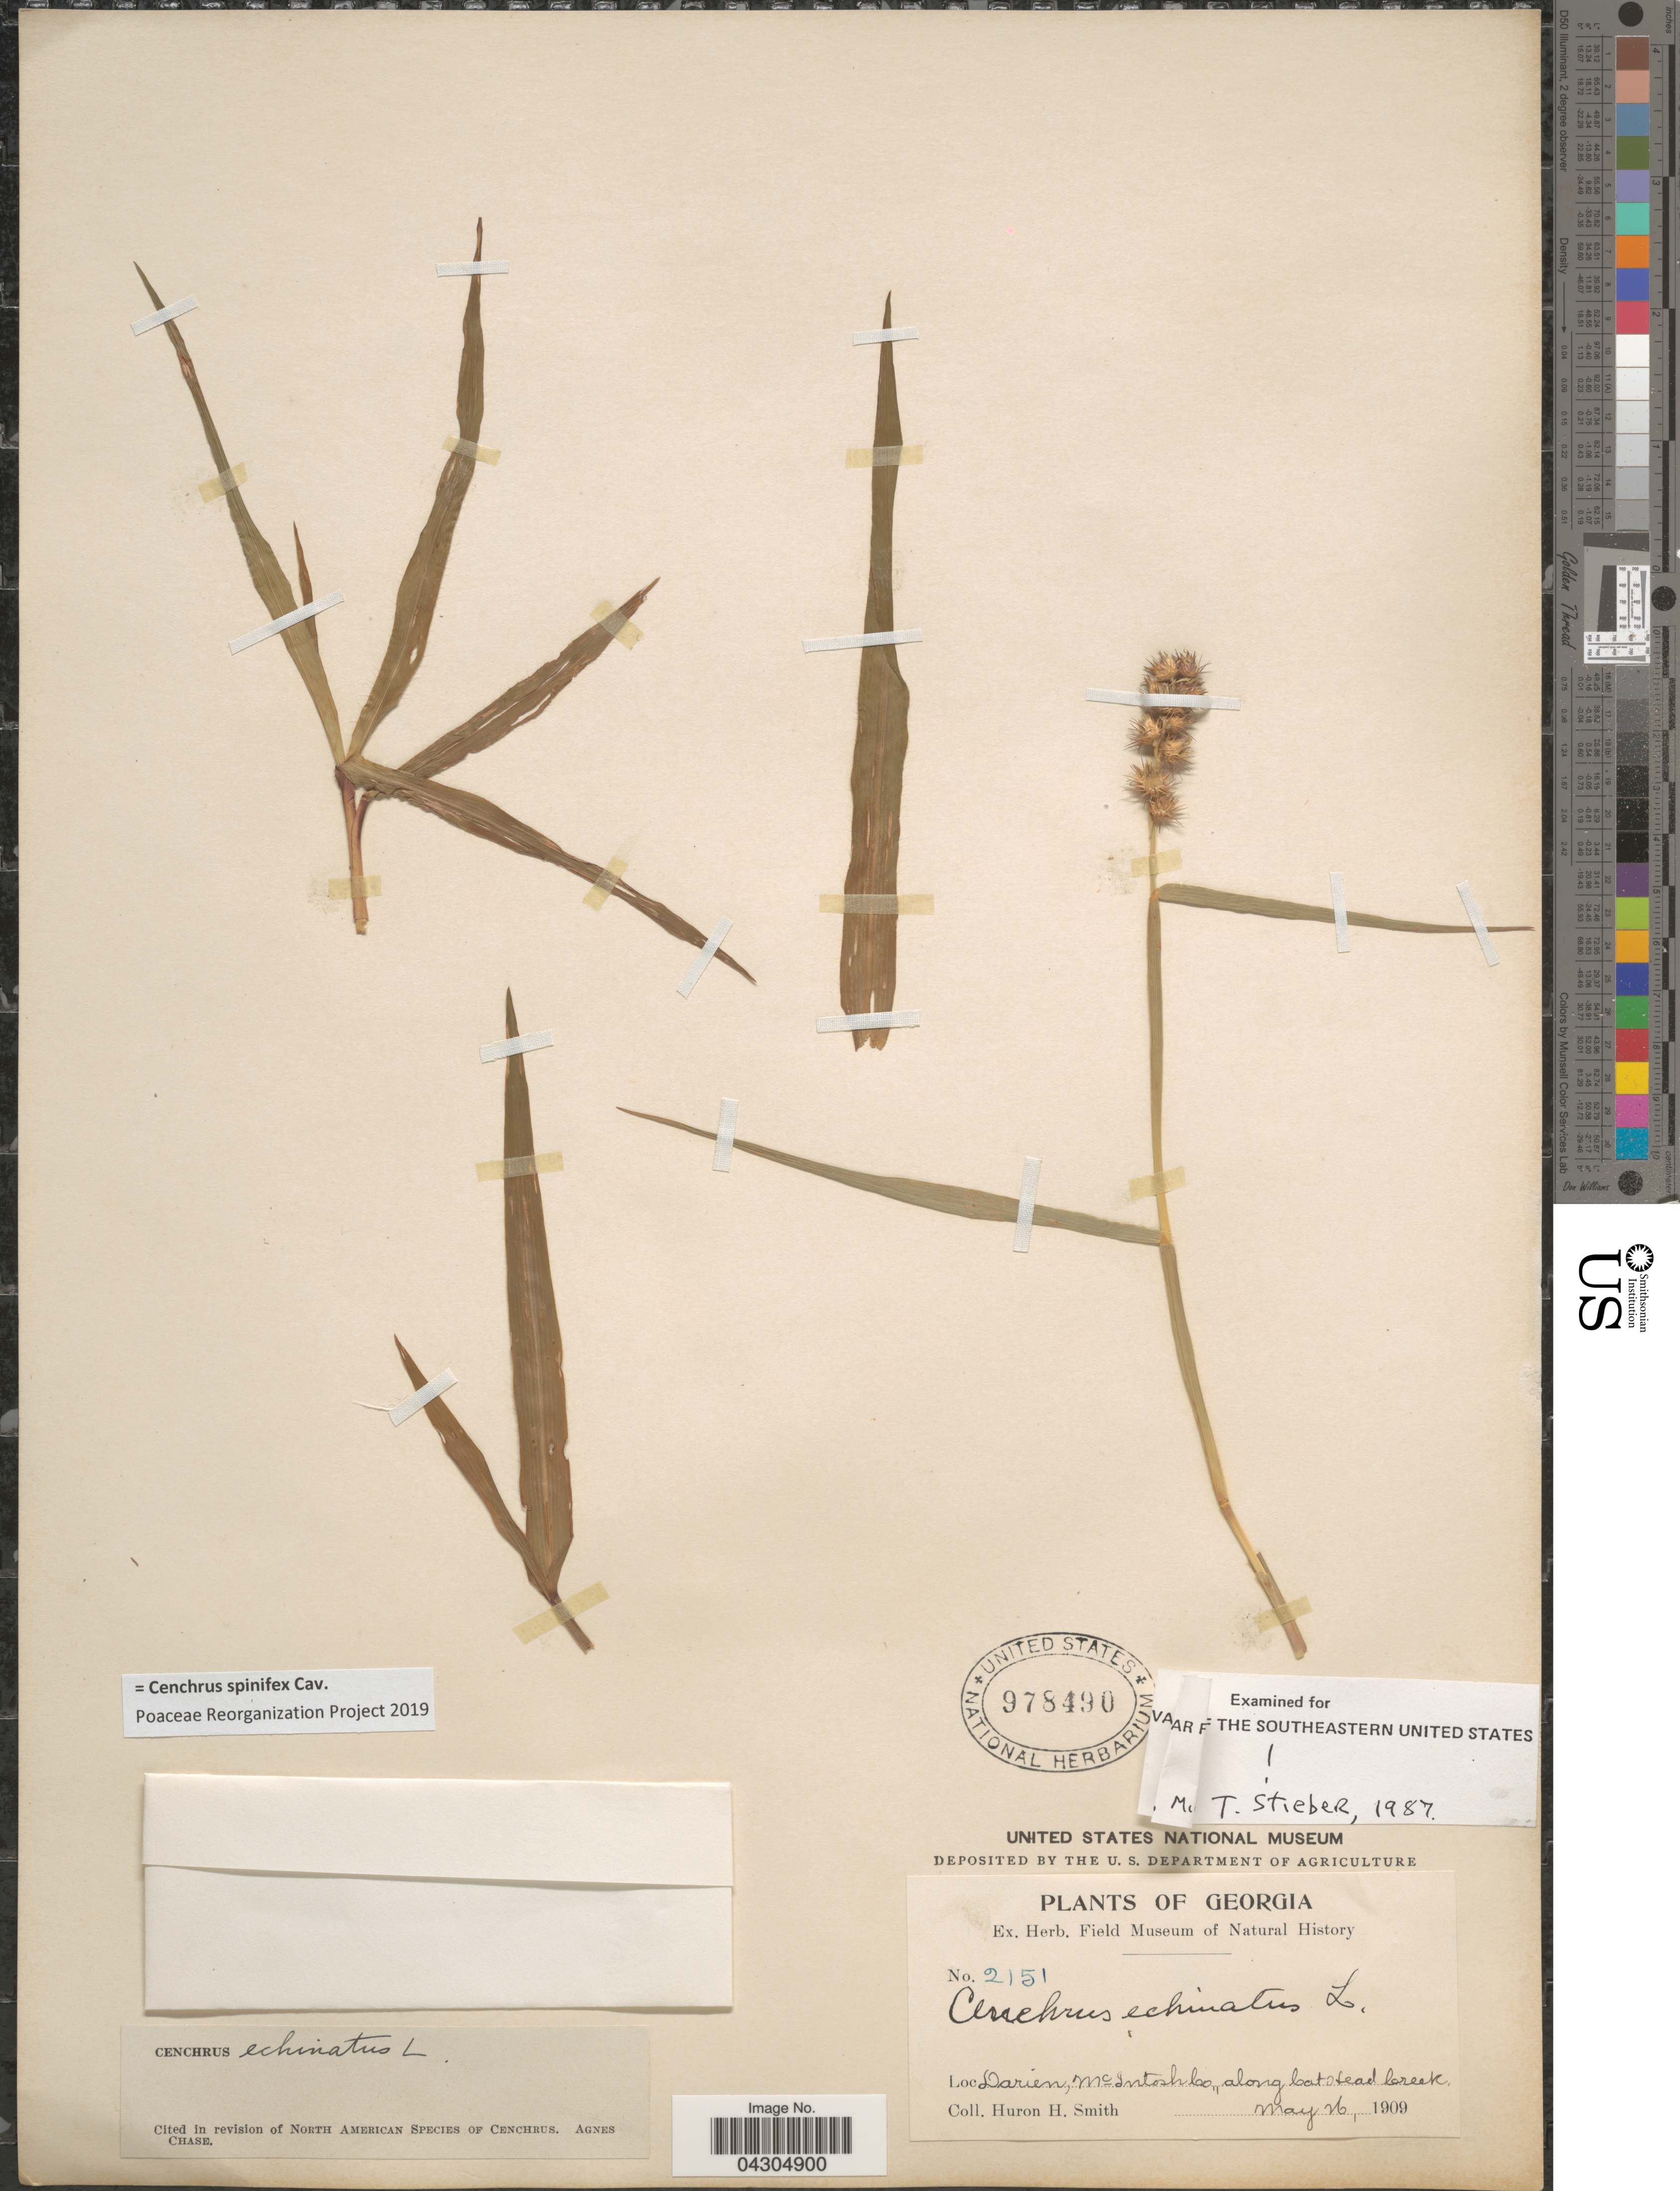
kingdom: Plantae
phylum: Tracheophyta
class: Liliopsida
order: Poales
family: Poaceae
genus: Cenchrus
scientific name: Cenchrus spinifex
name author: Cav.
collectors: Huron H. Smith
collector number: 2151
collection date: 1909-05-26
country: United States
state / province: Georgia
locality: Darien, McIntosh Co., along Cat Head Creek.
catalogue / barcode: US 978490